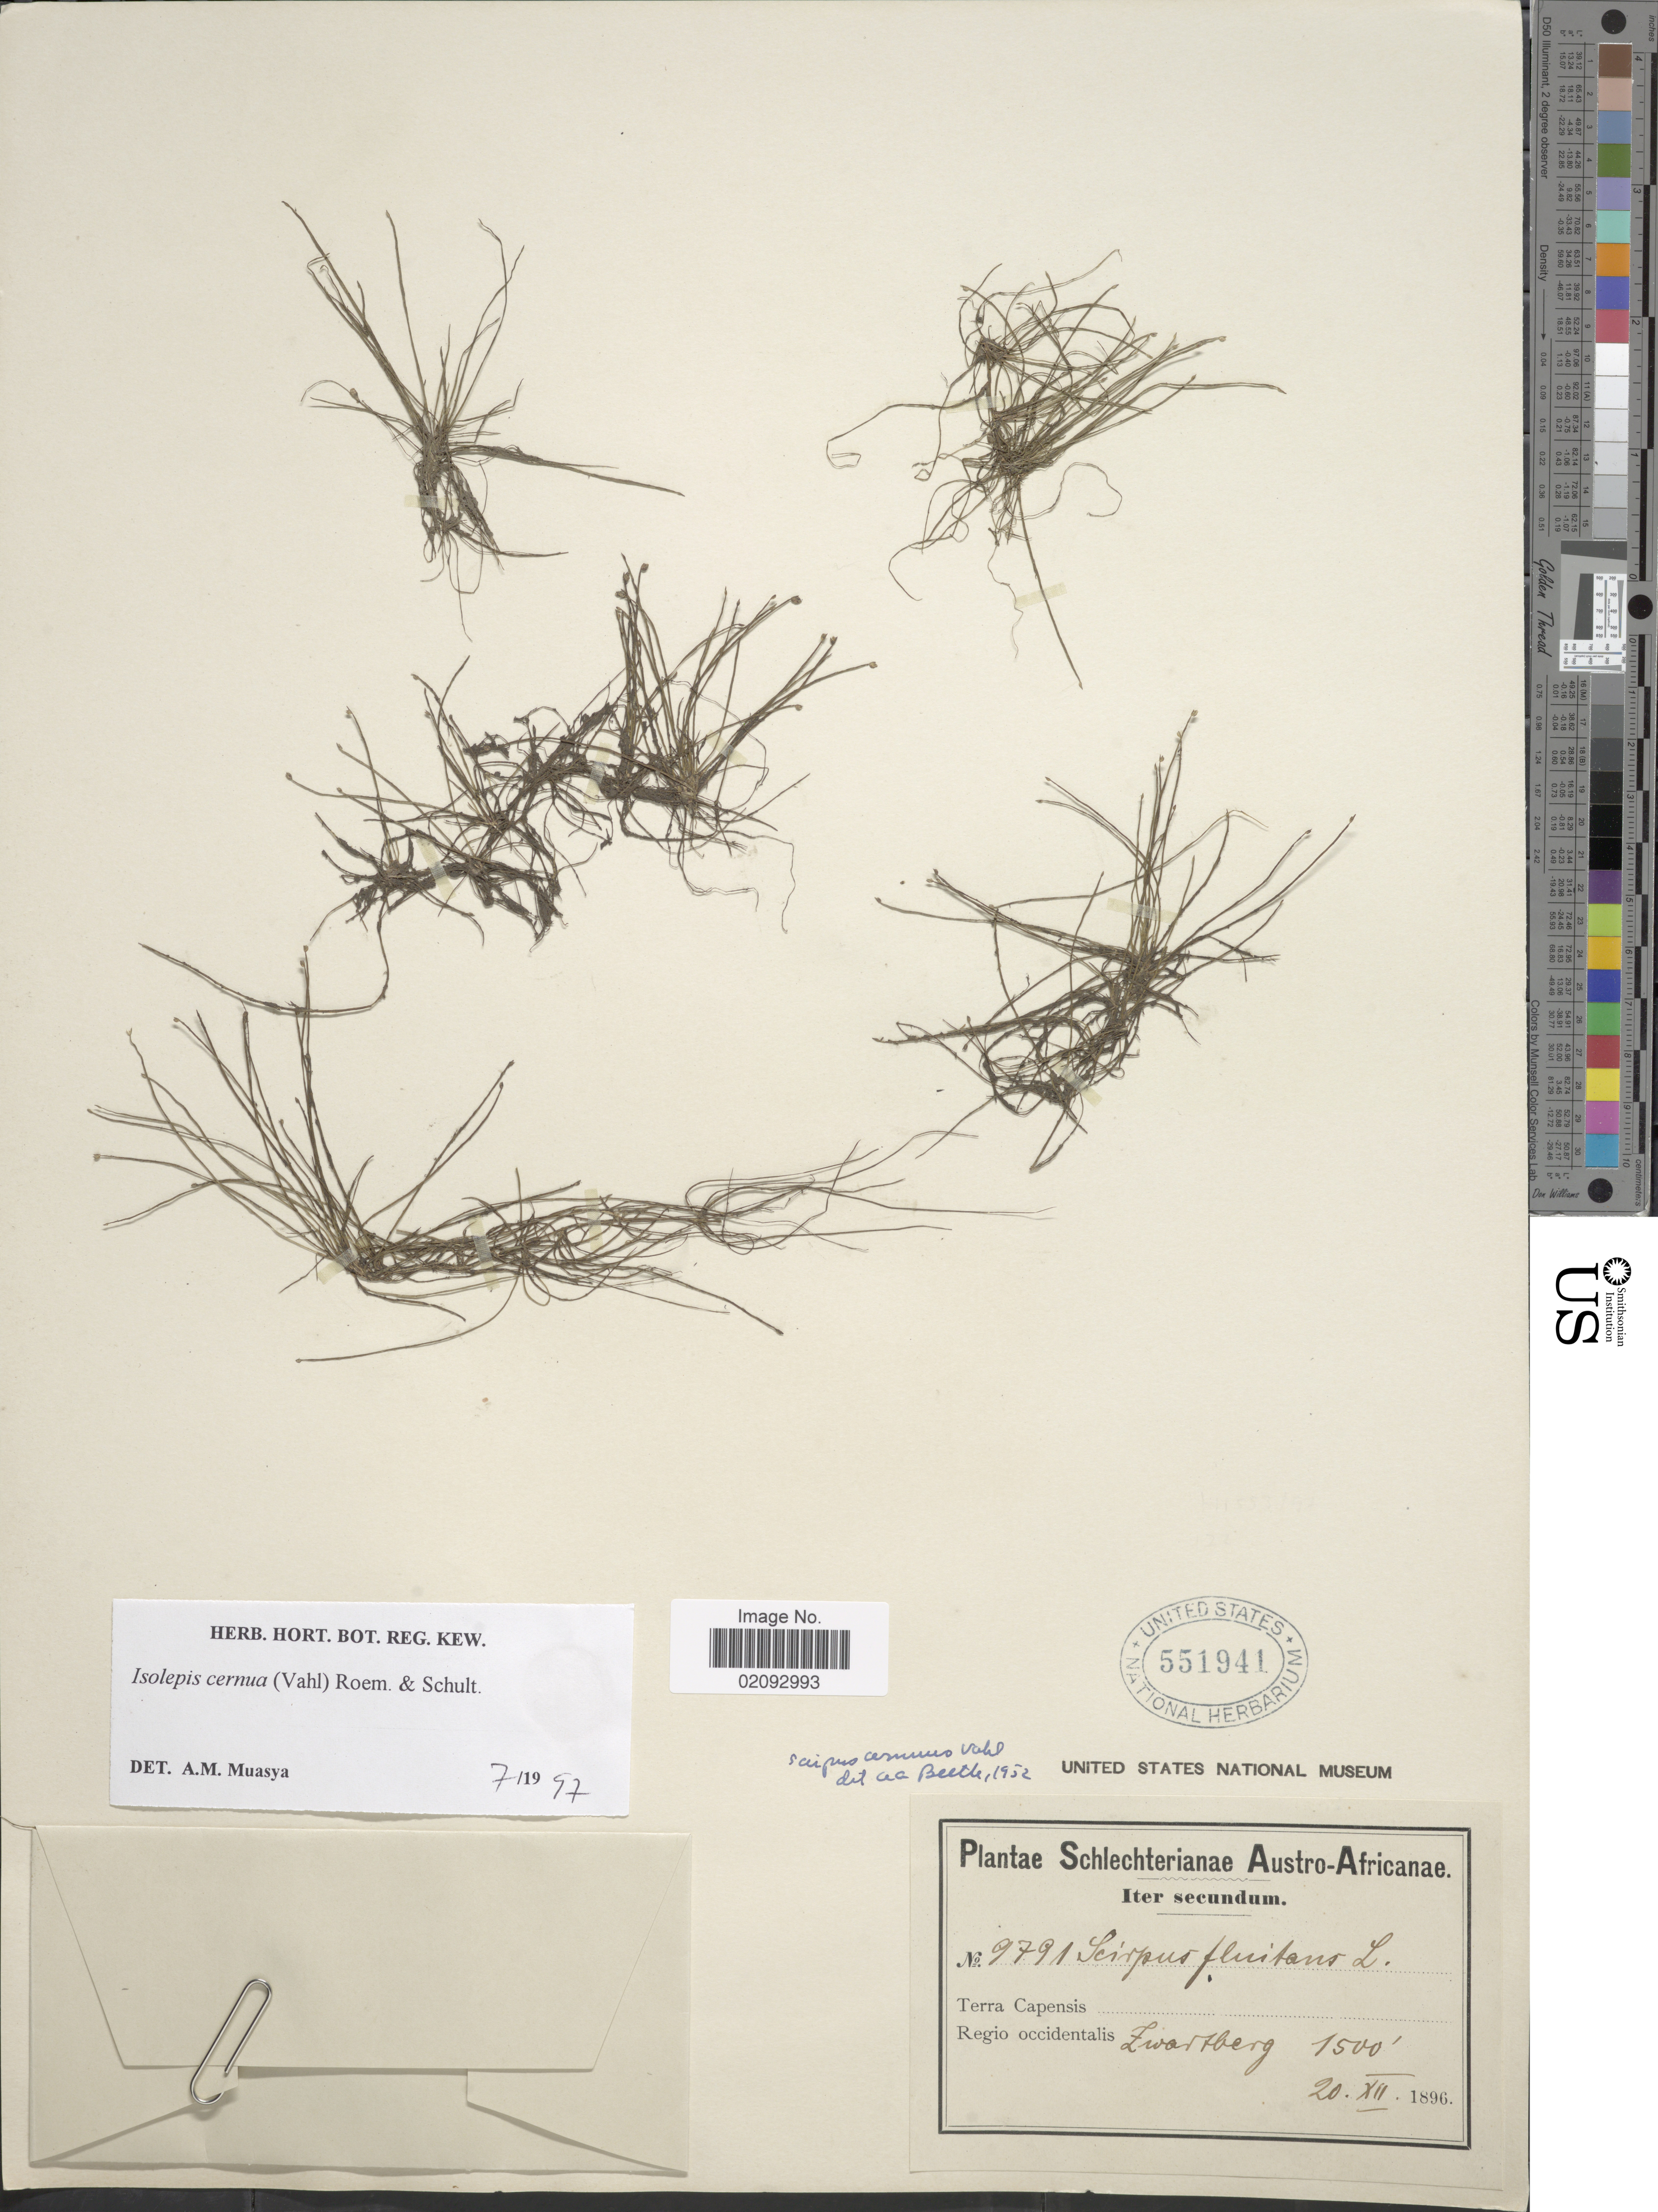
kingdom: Plantae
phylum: Tracheophyta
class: Liliopsida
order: Poales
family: Cyperaceae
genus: Isolepis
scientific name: Isolepis cernua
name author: (Vahl) Roem. & Schult.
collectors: Schlechter, --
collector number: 9791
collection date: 1896-12-20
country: South Africa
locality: Austro-Africanae, Iter secundum, Terra Capensis, Regio occidentalis, Zwartberg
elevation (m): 457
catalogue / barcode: US 551941